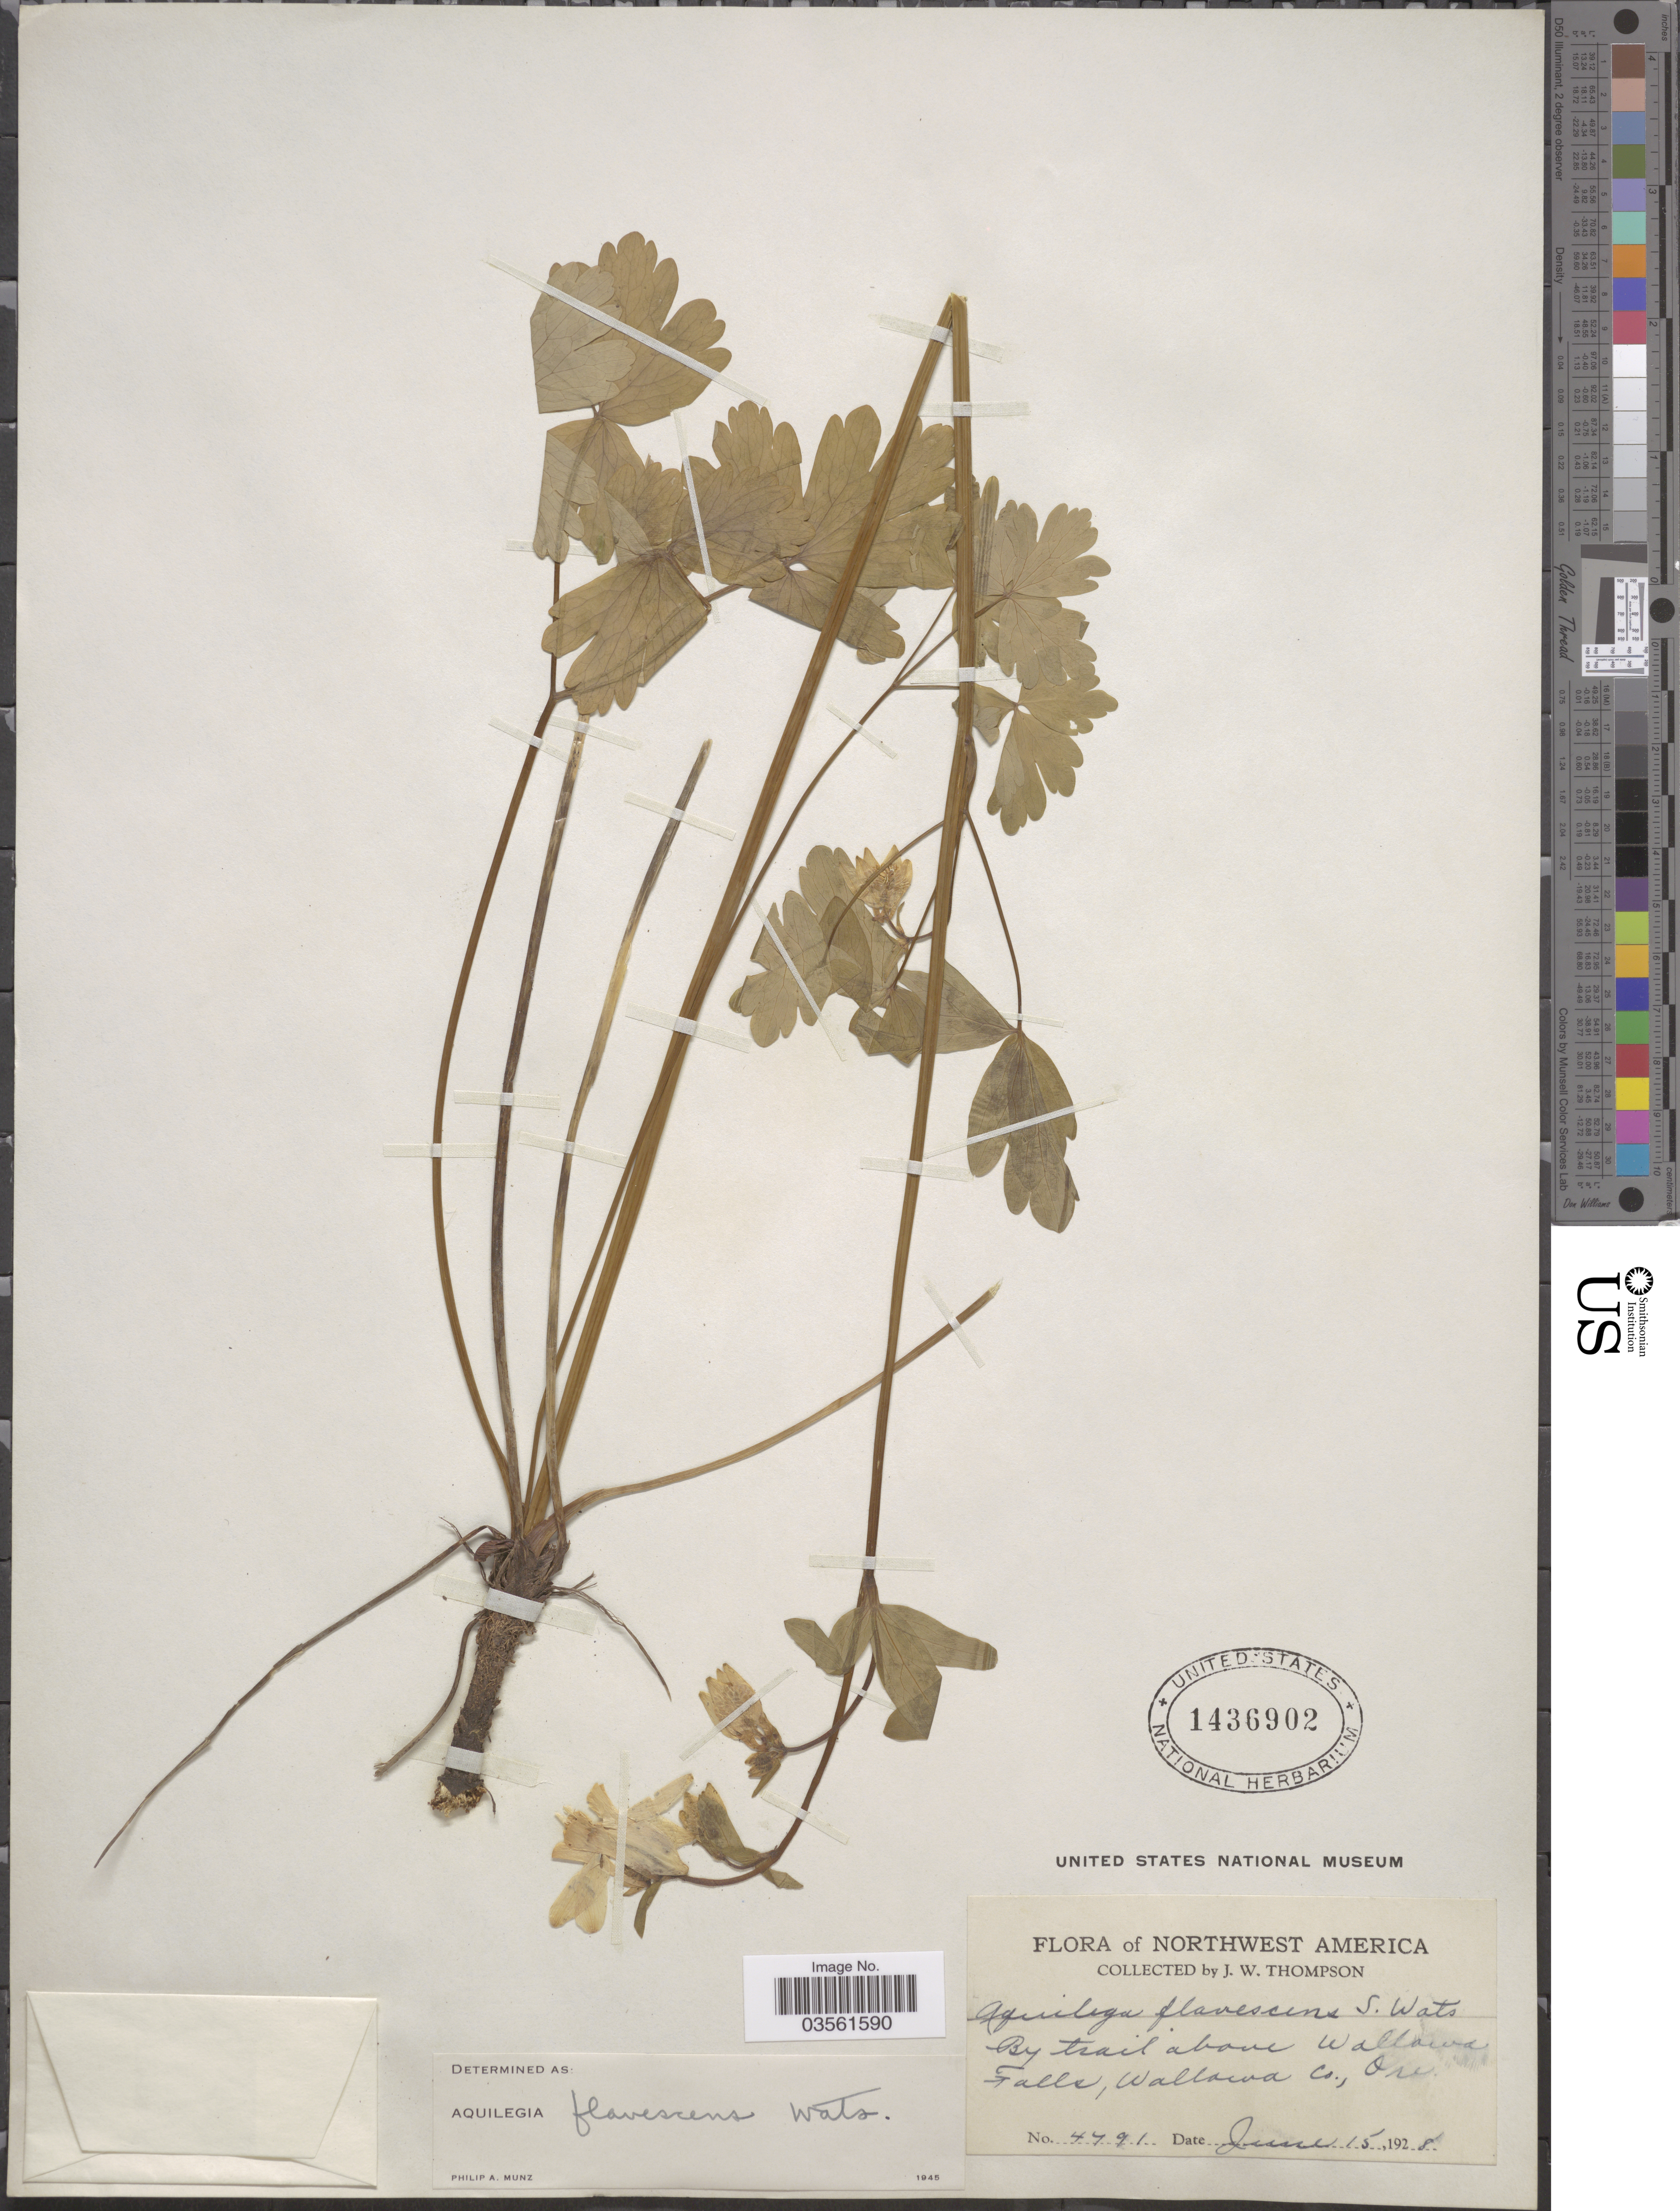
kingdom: Plantae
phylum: Tracheophyta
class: Magnoliopsida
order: Ranunculales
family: Ranunculaceae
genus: Aquilegia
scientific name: Aquilegia flavescens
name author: S. Watson in C. King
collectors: J. Thompson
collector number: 4491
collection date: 1928-06-15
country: United States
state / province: Oregon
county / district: Wallowa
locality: Northwest America. By trail above Wallowa Falls, Wallowa Co.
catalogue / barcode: US 1436902